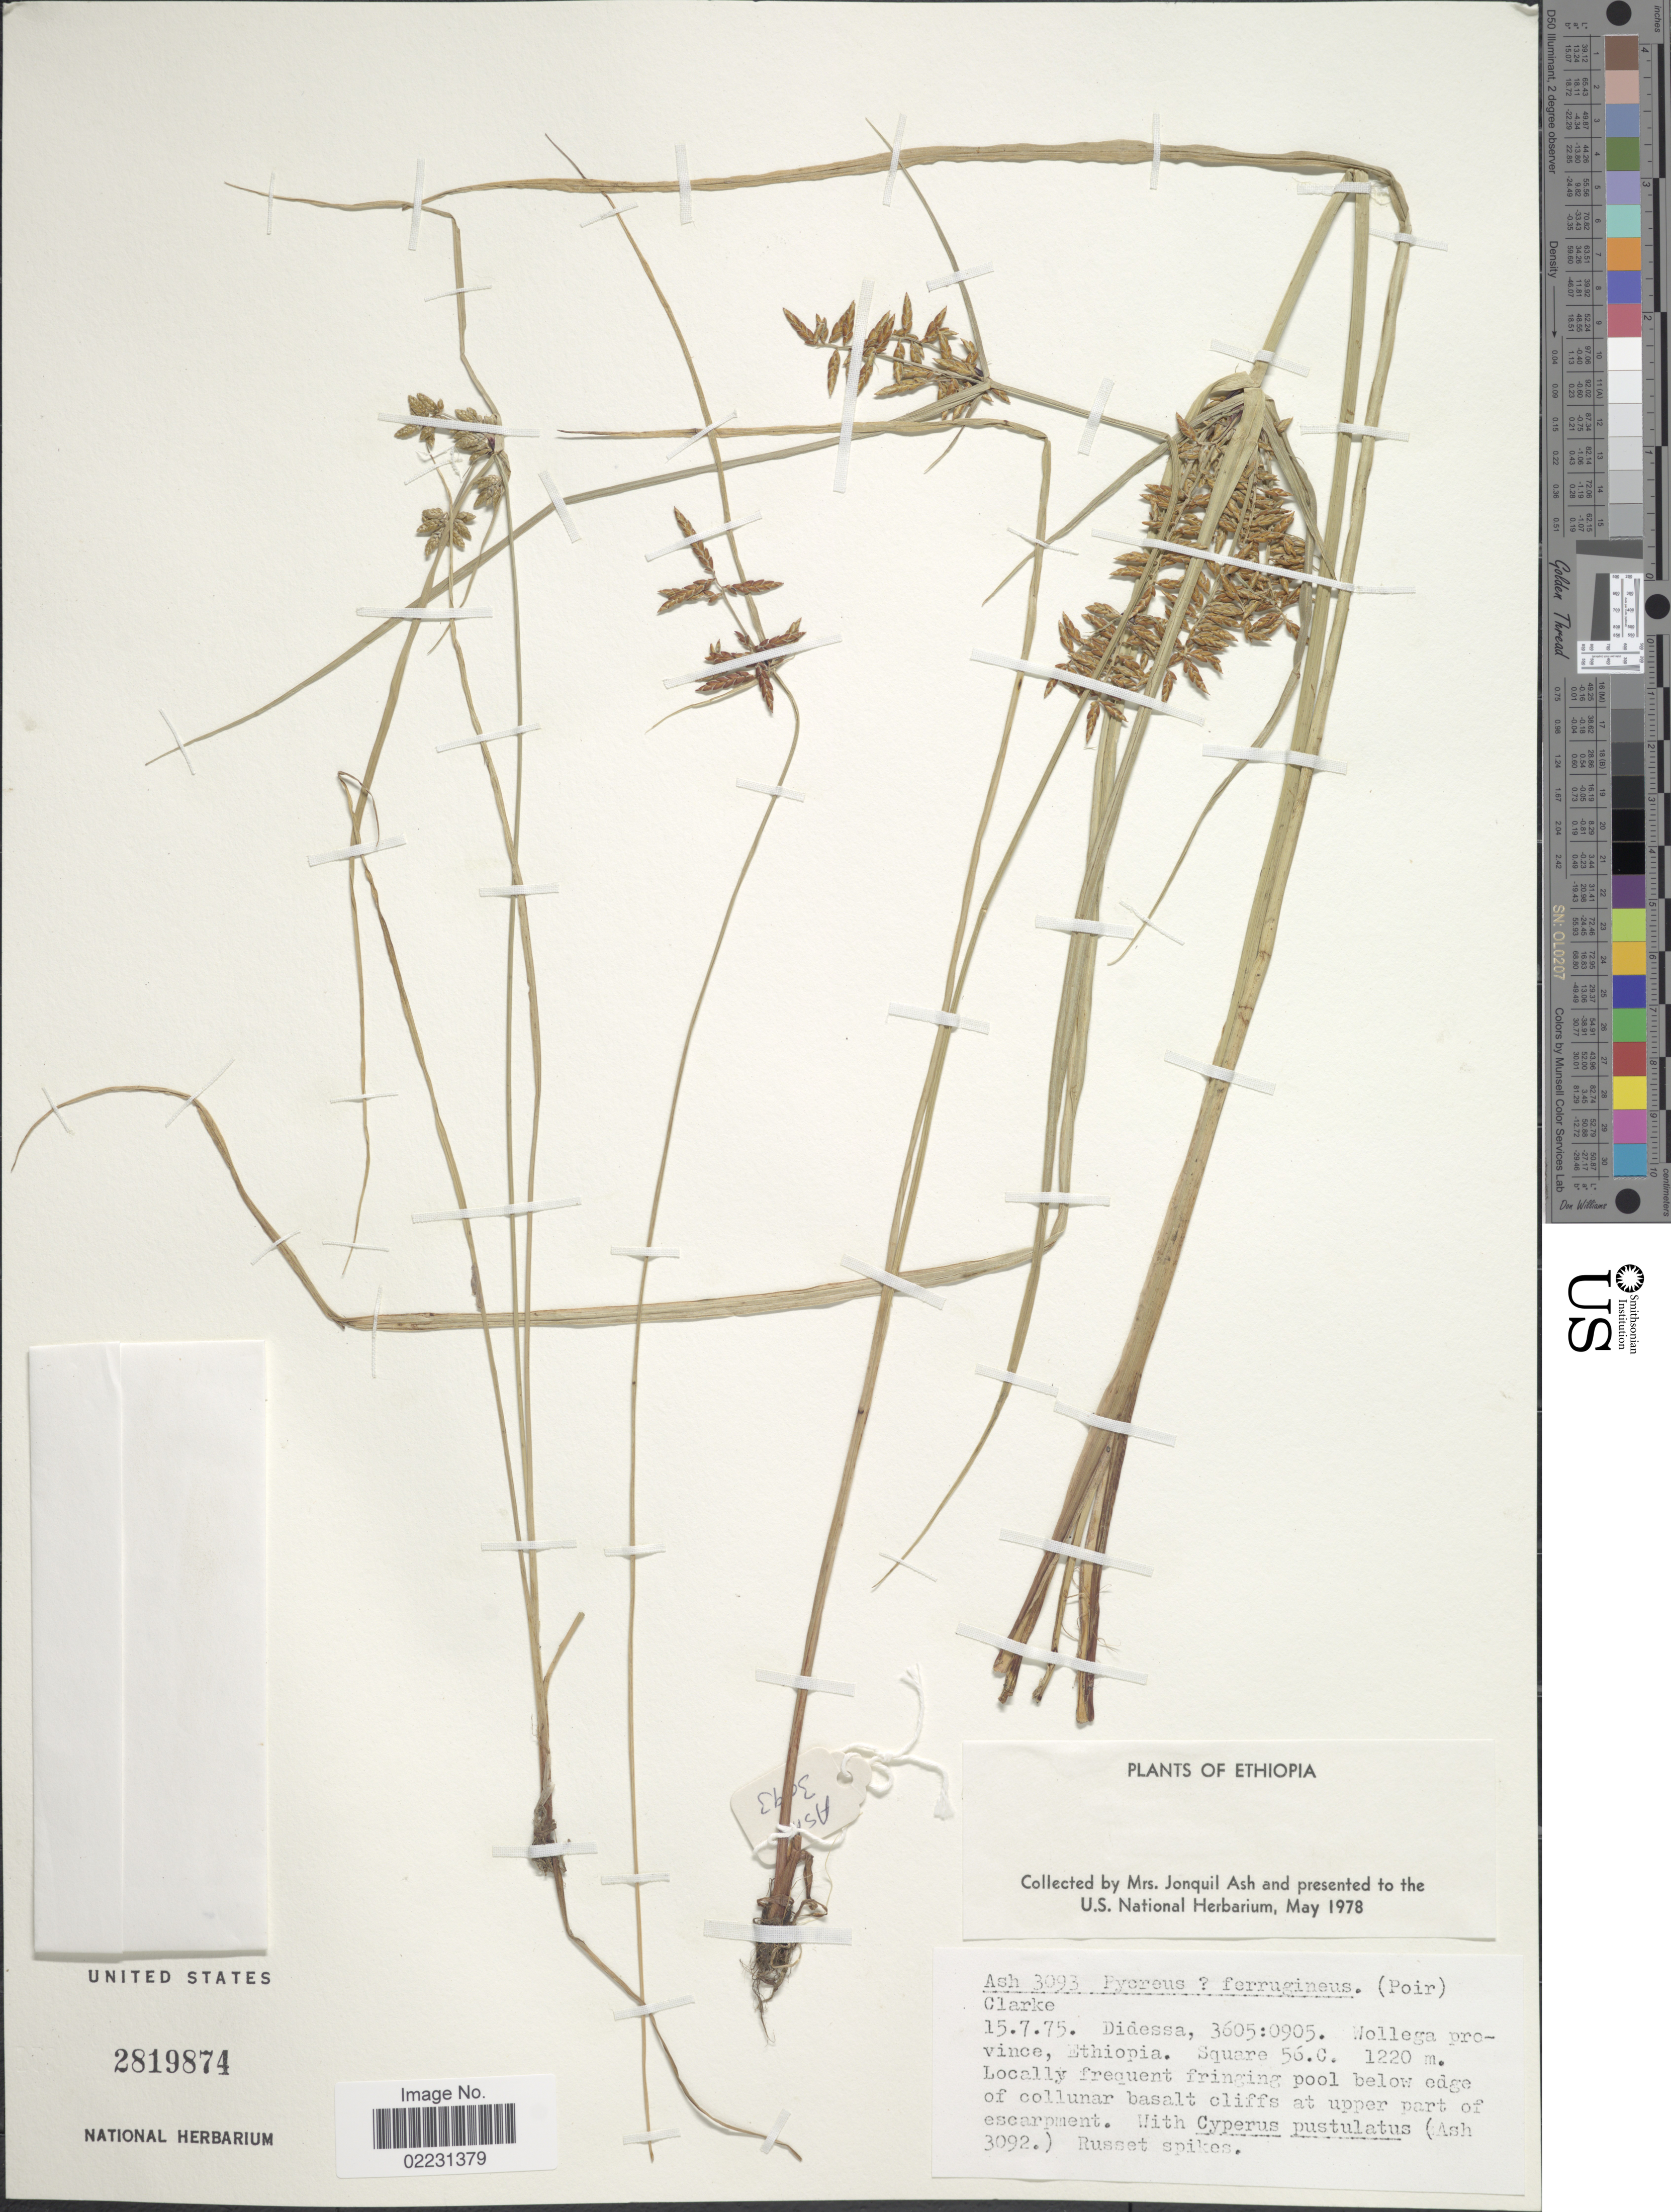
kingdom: Plantae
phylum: Tracheophyta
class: Liliopsida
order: Poales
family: Cyperaceae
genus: Cyperus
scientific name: Cyperus intactus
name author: Vahl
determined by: Strong, Mark T., (BOT), Smithsonian Institution - National Museum of Natural History (UNITED STATES)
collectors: -. Ash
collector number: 3093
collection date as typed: Transcribed d/m/y: 15/7/75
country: Ethiopia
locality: Didessa, 3605:0905. Wollega province, Ethiopia. Square 56C.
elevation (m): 1220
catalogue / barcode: US 2819874